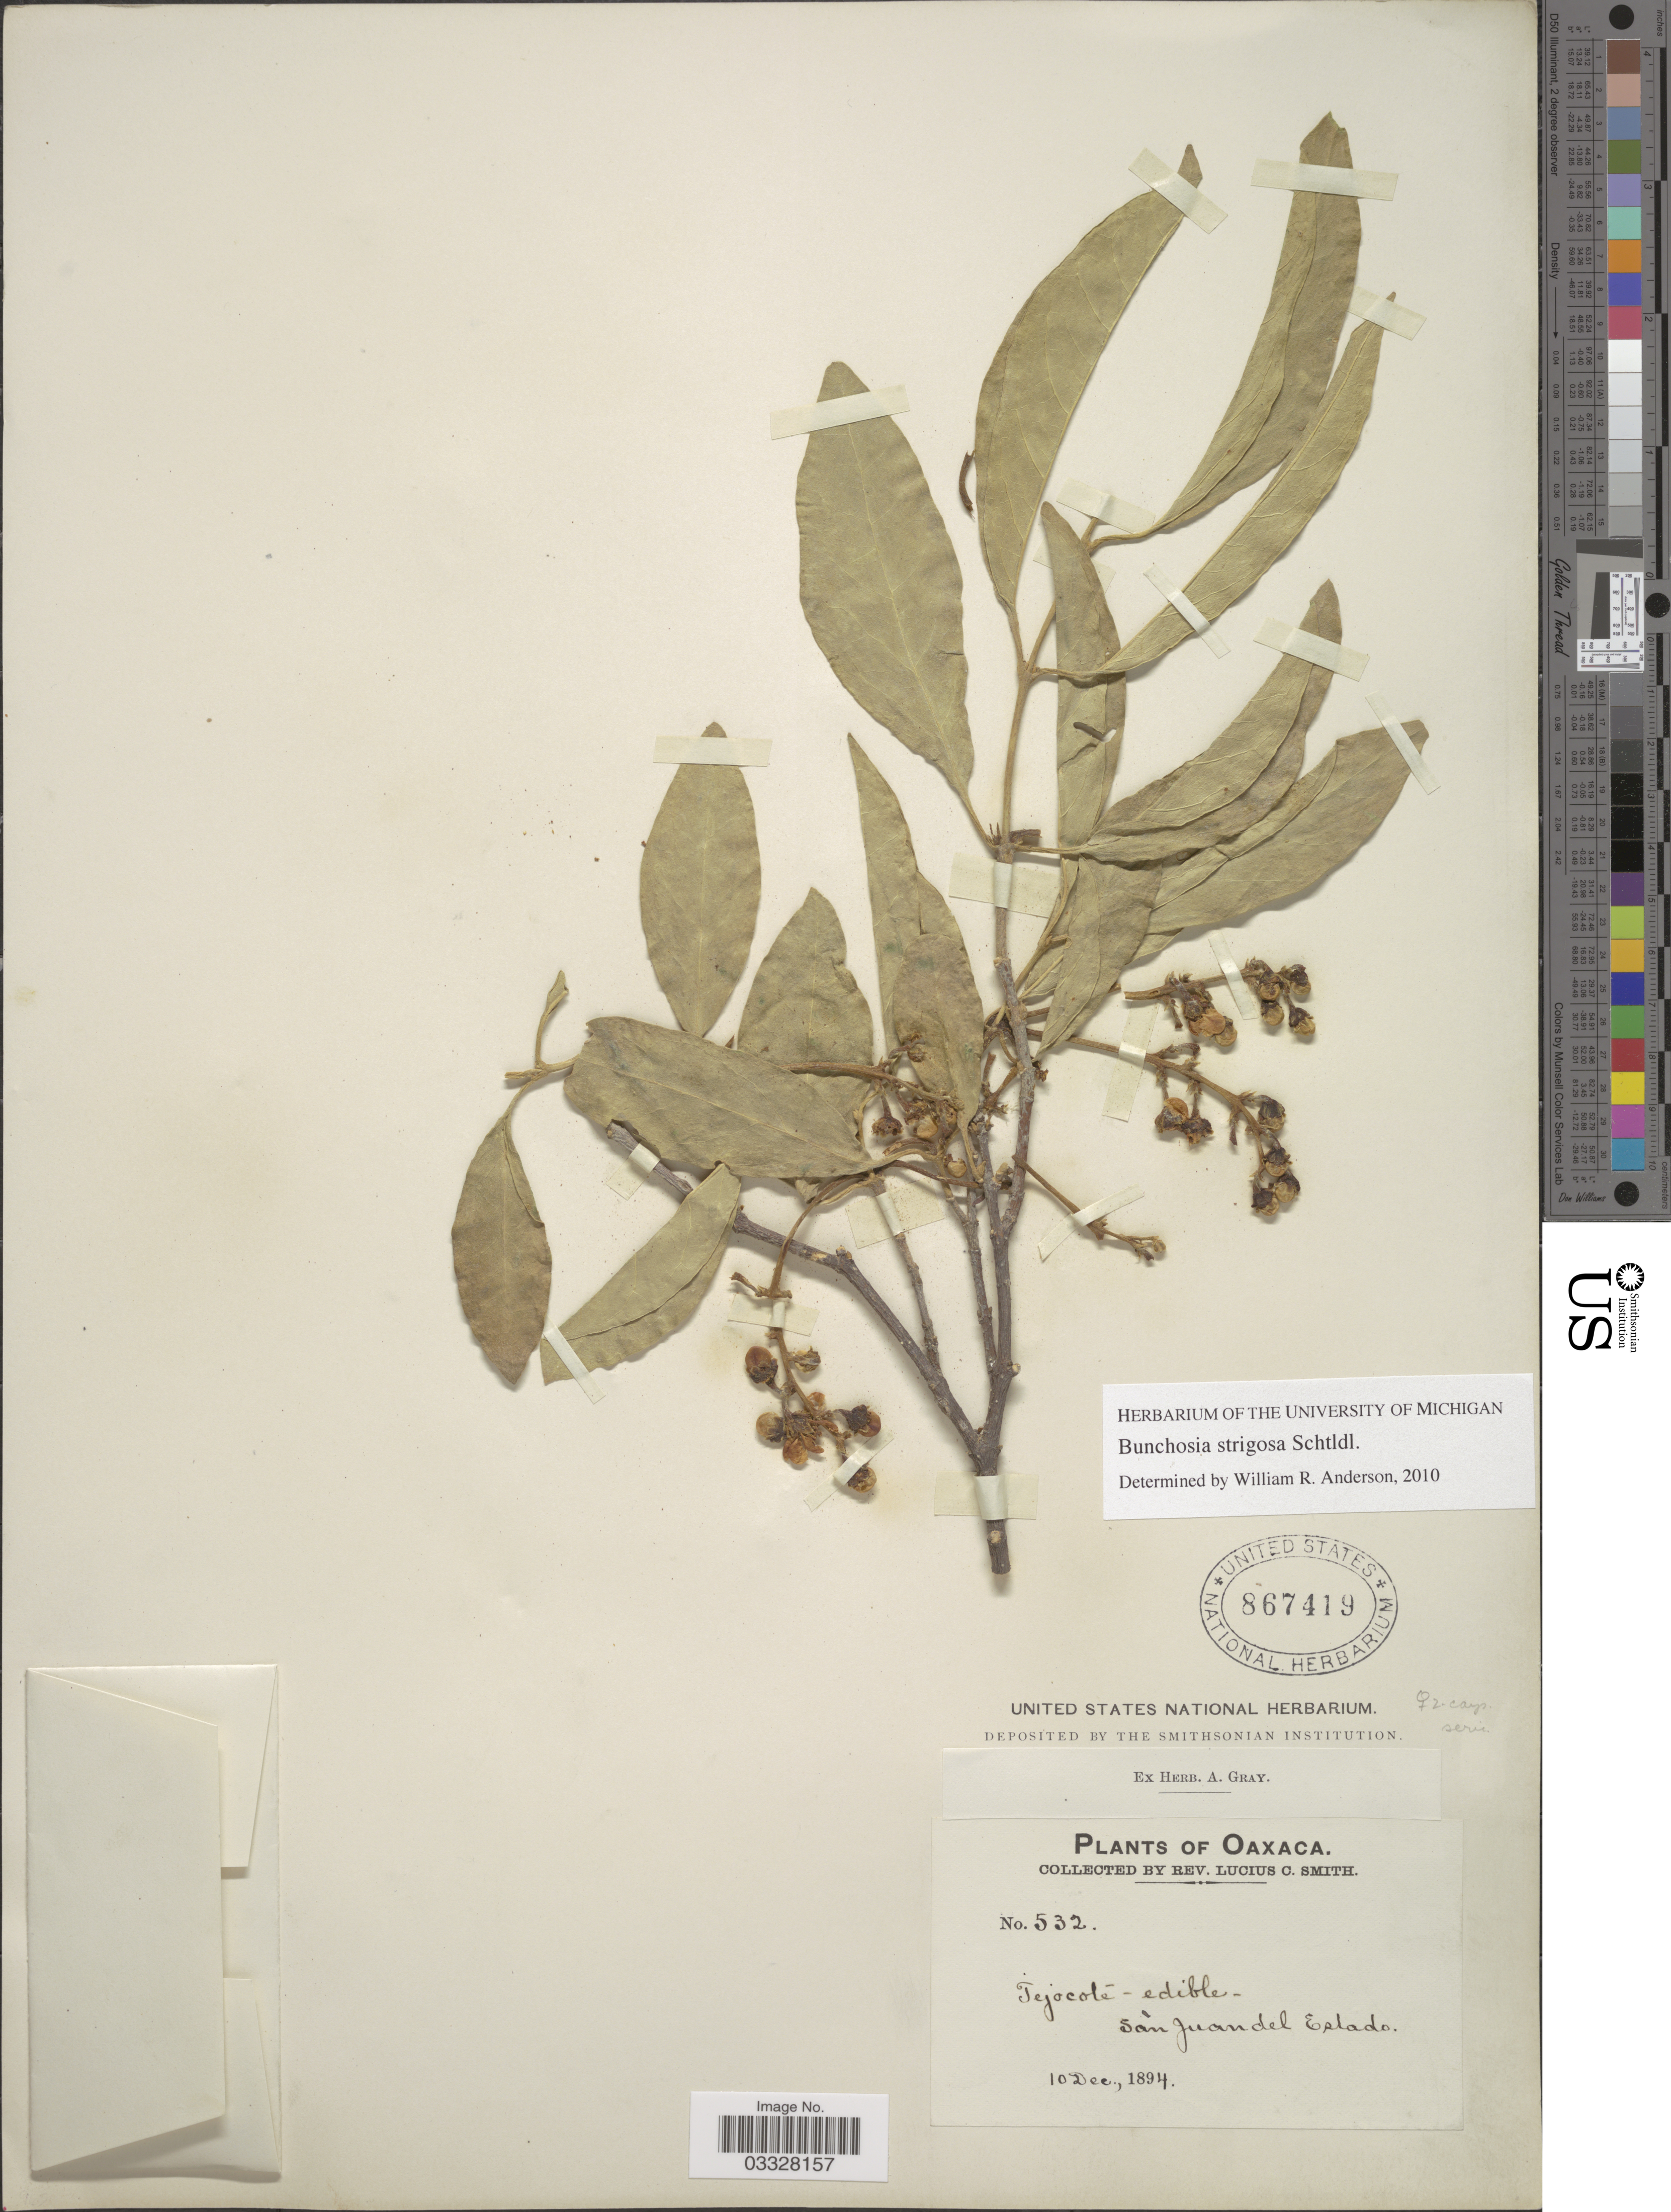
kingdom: Plantae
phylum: Tracheophyta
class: Magnoliopsida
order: Malpighiales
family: Malpighiaceae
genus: Bunchosia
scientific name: Bunchosia strigosa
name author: Schltdl.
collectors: L. C. Smith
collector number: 532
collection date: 1894-12-10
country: Mexico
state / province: Oaxaca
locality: San Juan del Estado.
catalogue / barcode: US 867419